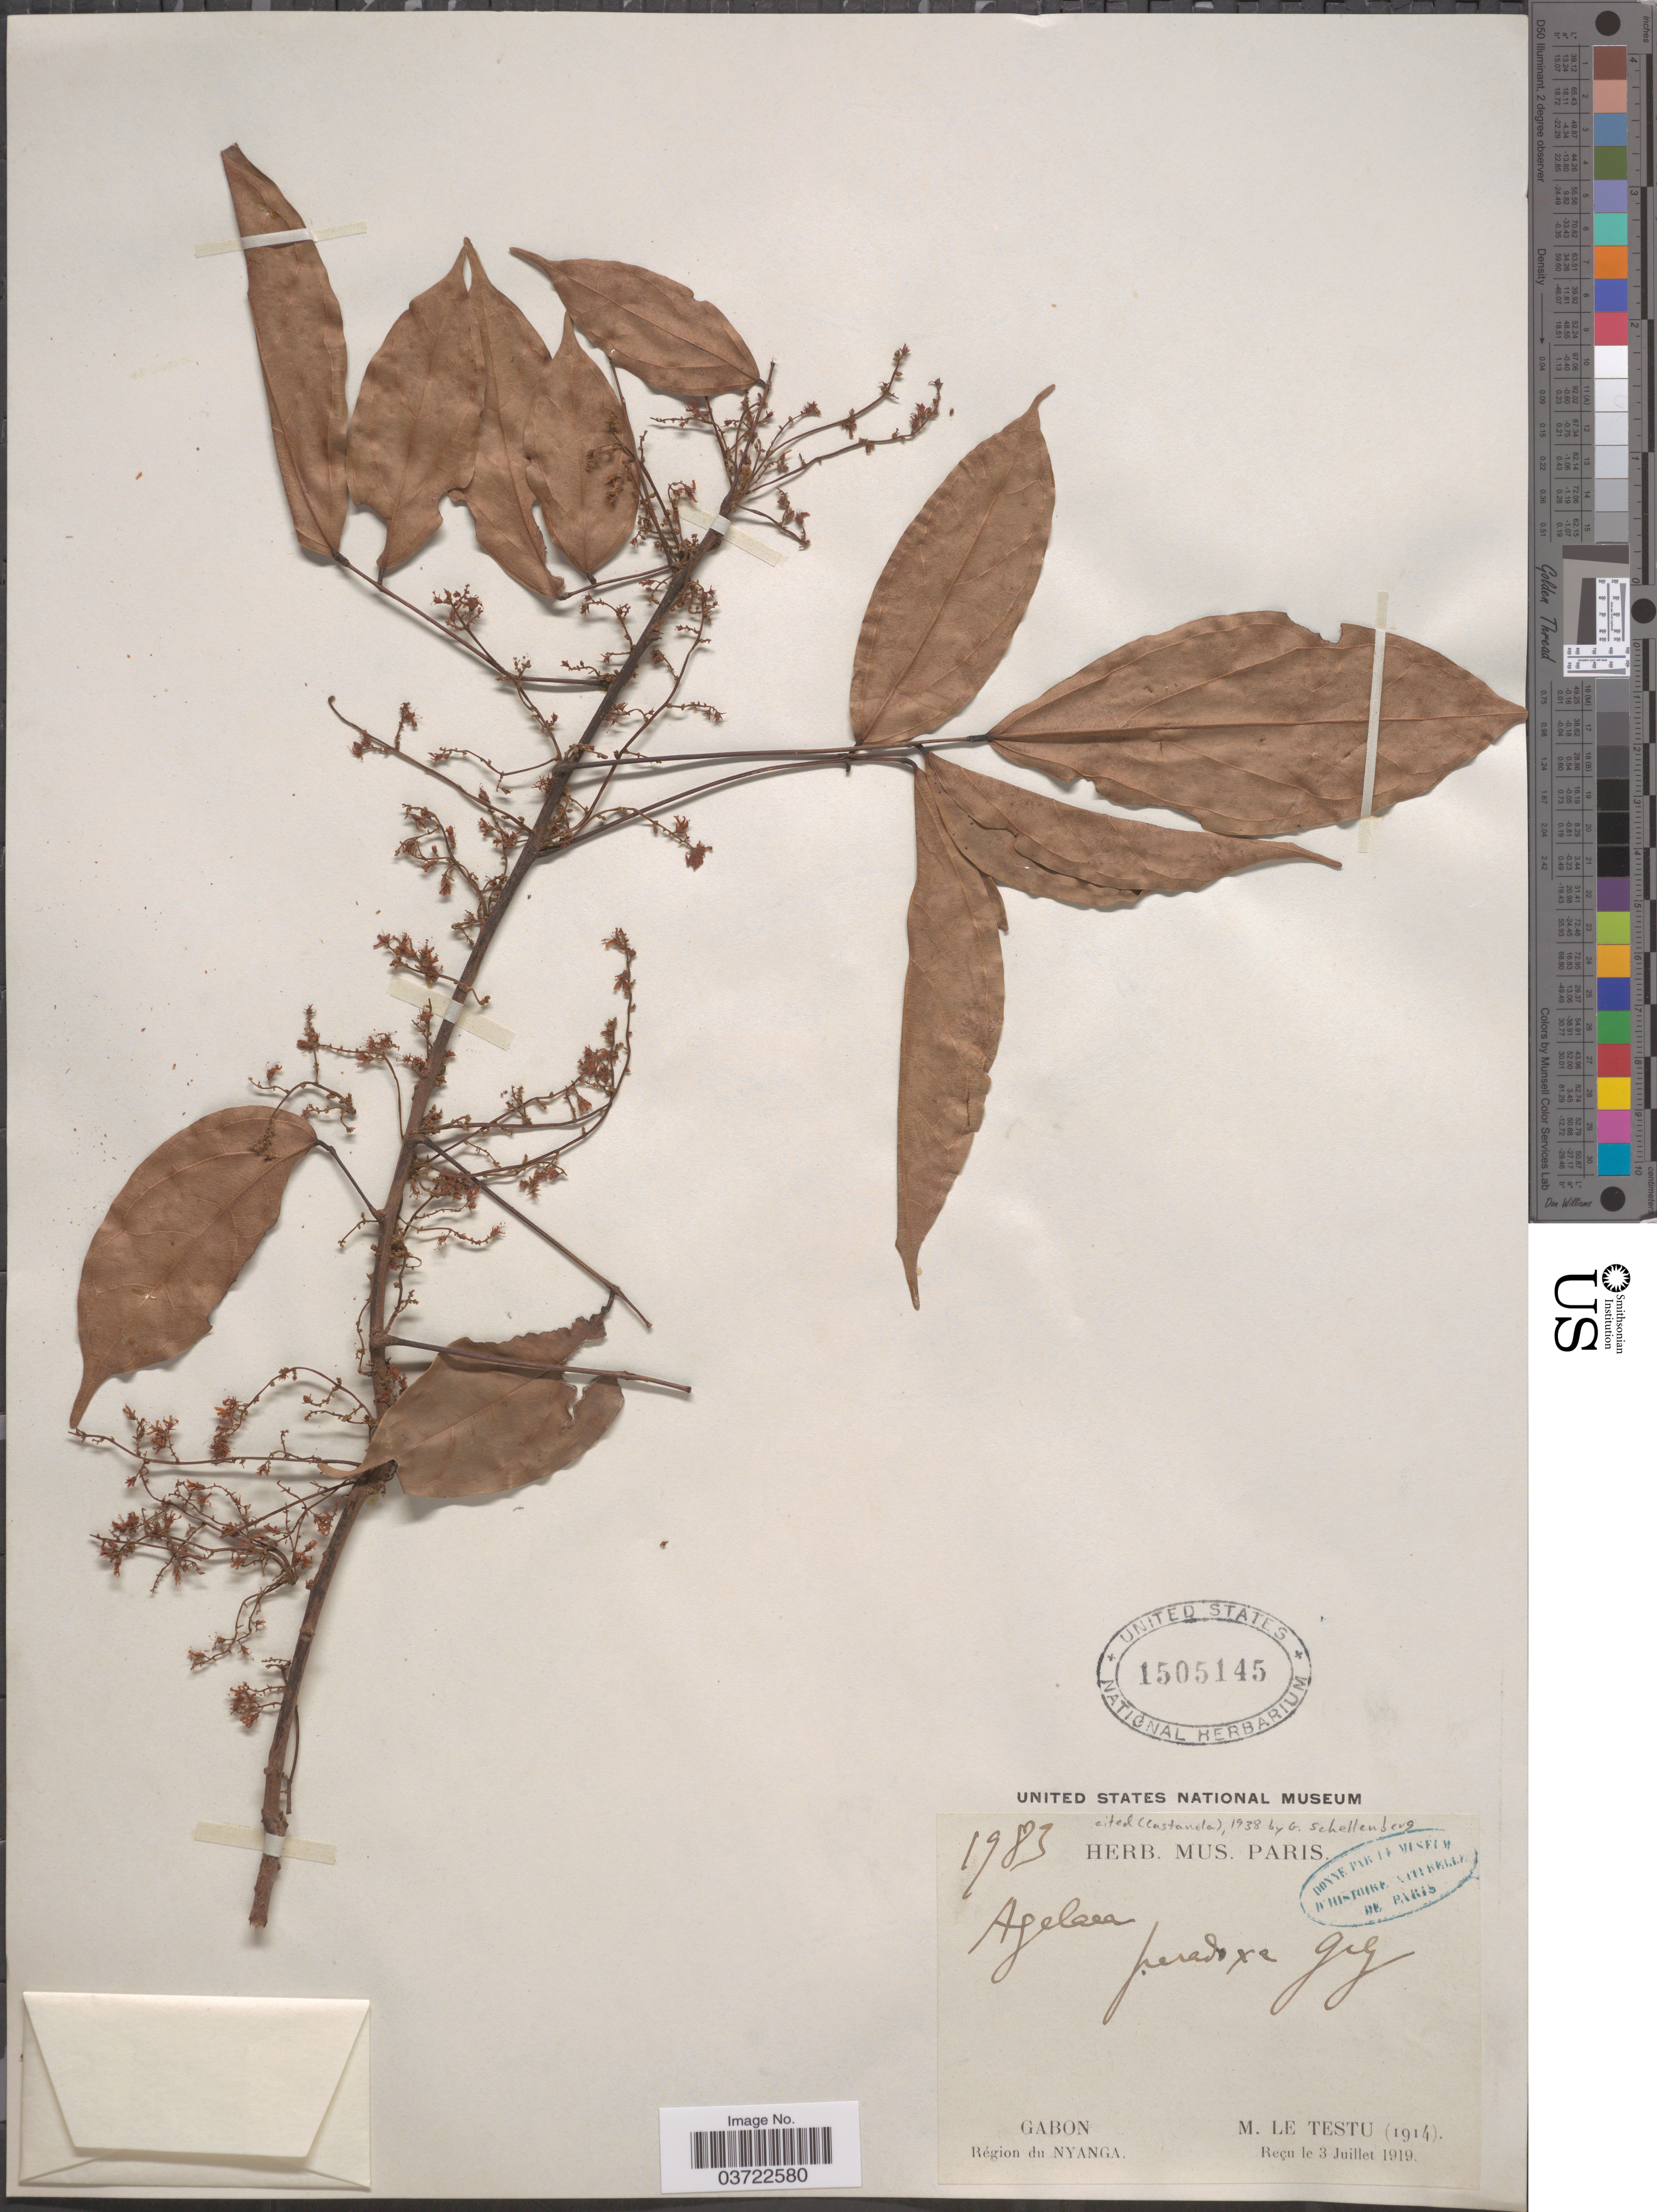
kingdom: Plantae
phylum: Tracheophyta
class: Magnoliopsida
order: Oxalidales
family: Connaraceae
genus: Agelaea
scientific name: Agelaea paradoxa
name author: Gilg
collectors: M. Le Testu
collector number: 1983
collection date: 1914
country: Gabon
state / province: Nyanga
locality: Région du Nyanga.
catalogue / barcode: US 1505145